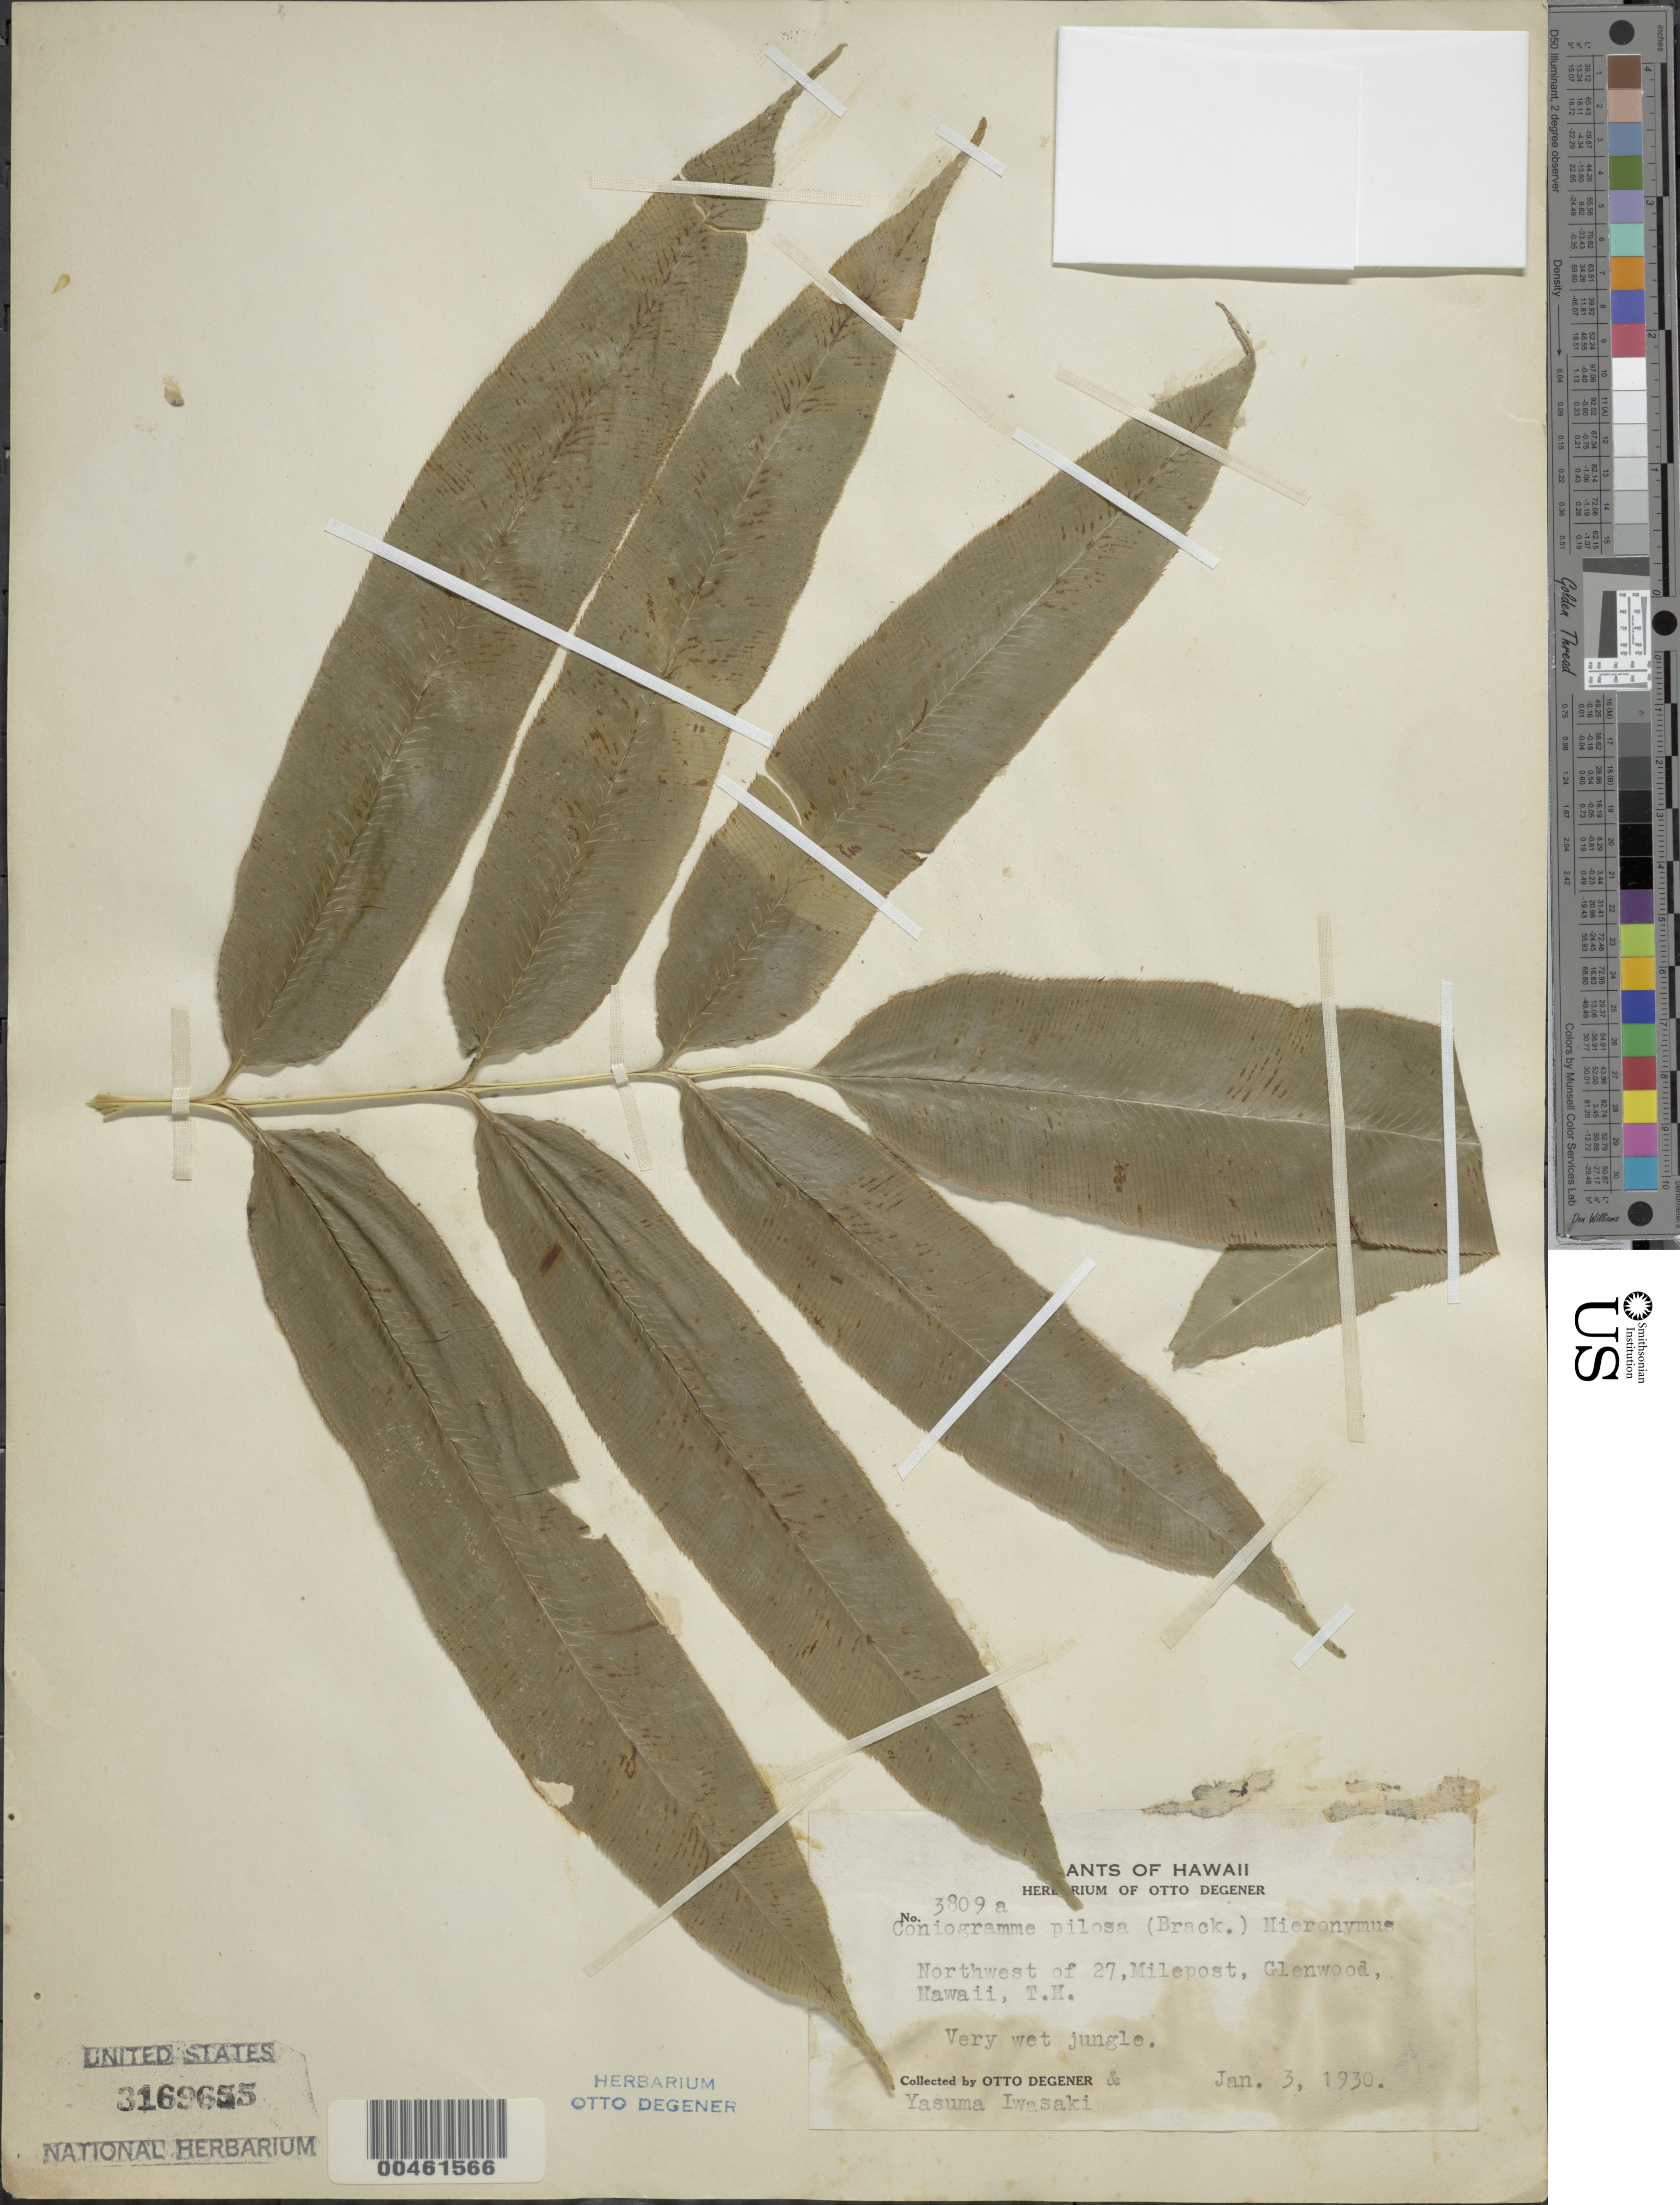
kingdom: Plantae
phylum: Tracheophyta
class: Polypodiopsida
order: Polypodiales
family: Pteridaceae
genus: Coniogramme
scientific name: Coniogramme pilosa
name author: (Brack.) Hieron.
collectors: O. Degener & Y. Iwasaki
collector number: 3809a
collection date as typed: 3 Jan 1930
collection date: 1930-01-03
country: United States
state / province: Hawaii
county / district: Hawaii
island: Hawaii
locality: NW of 27, Milepost, Glenwood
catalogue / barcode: US 3169655